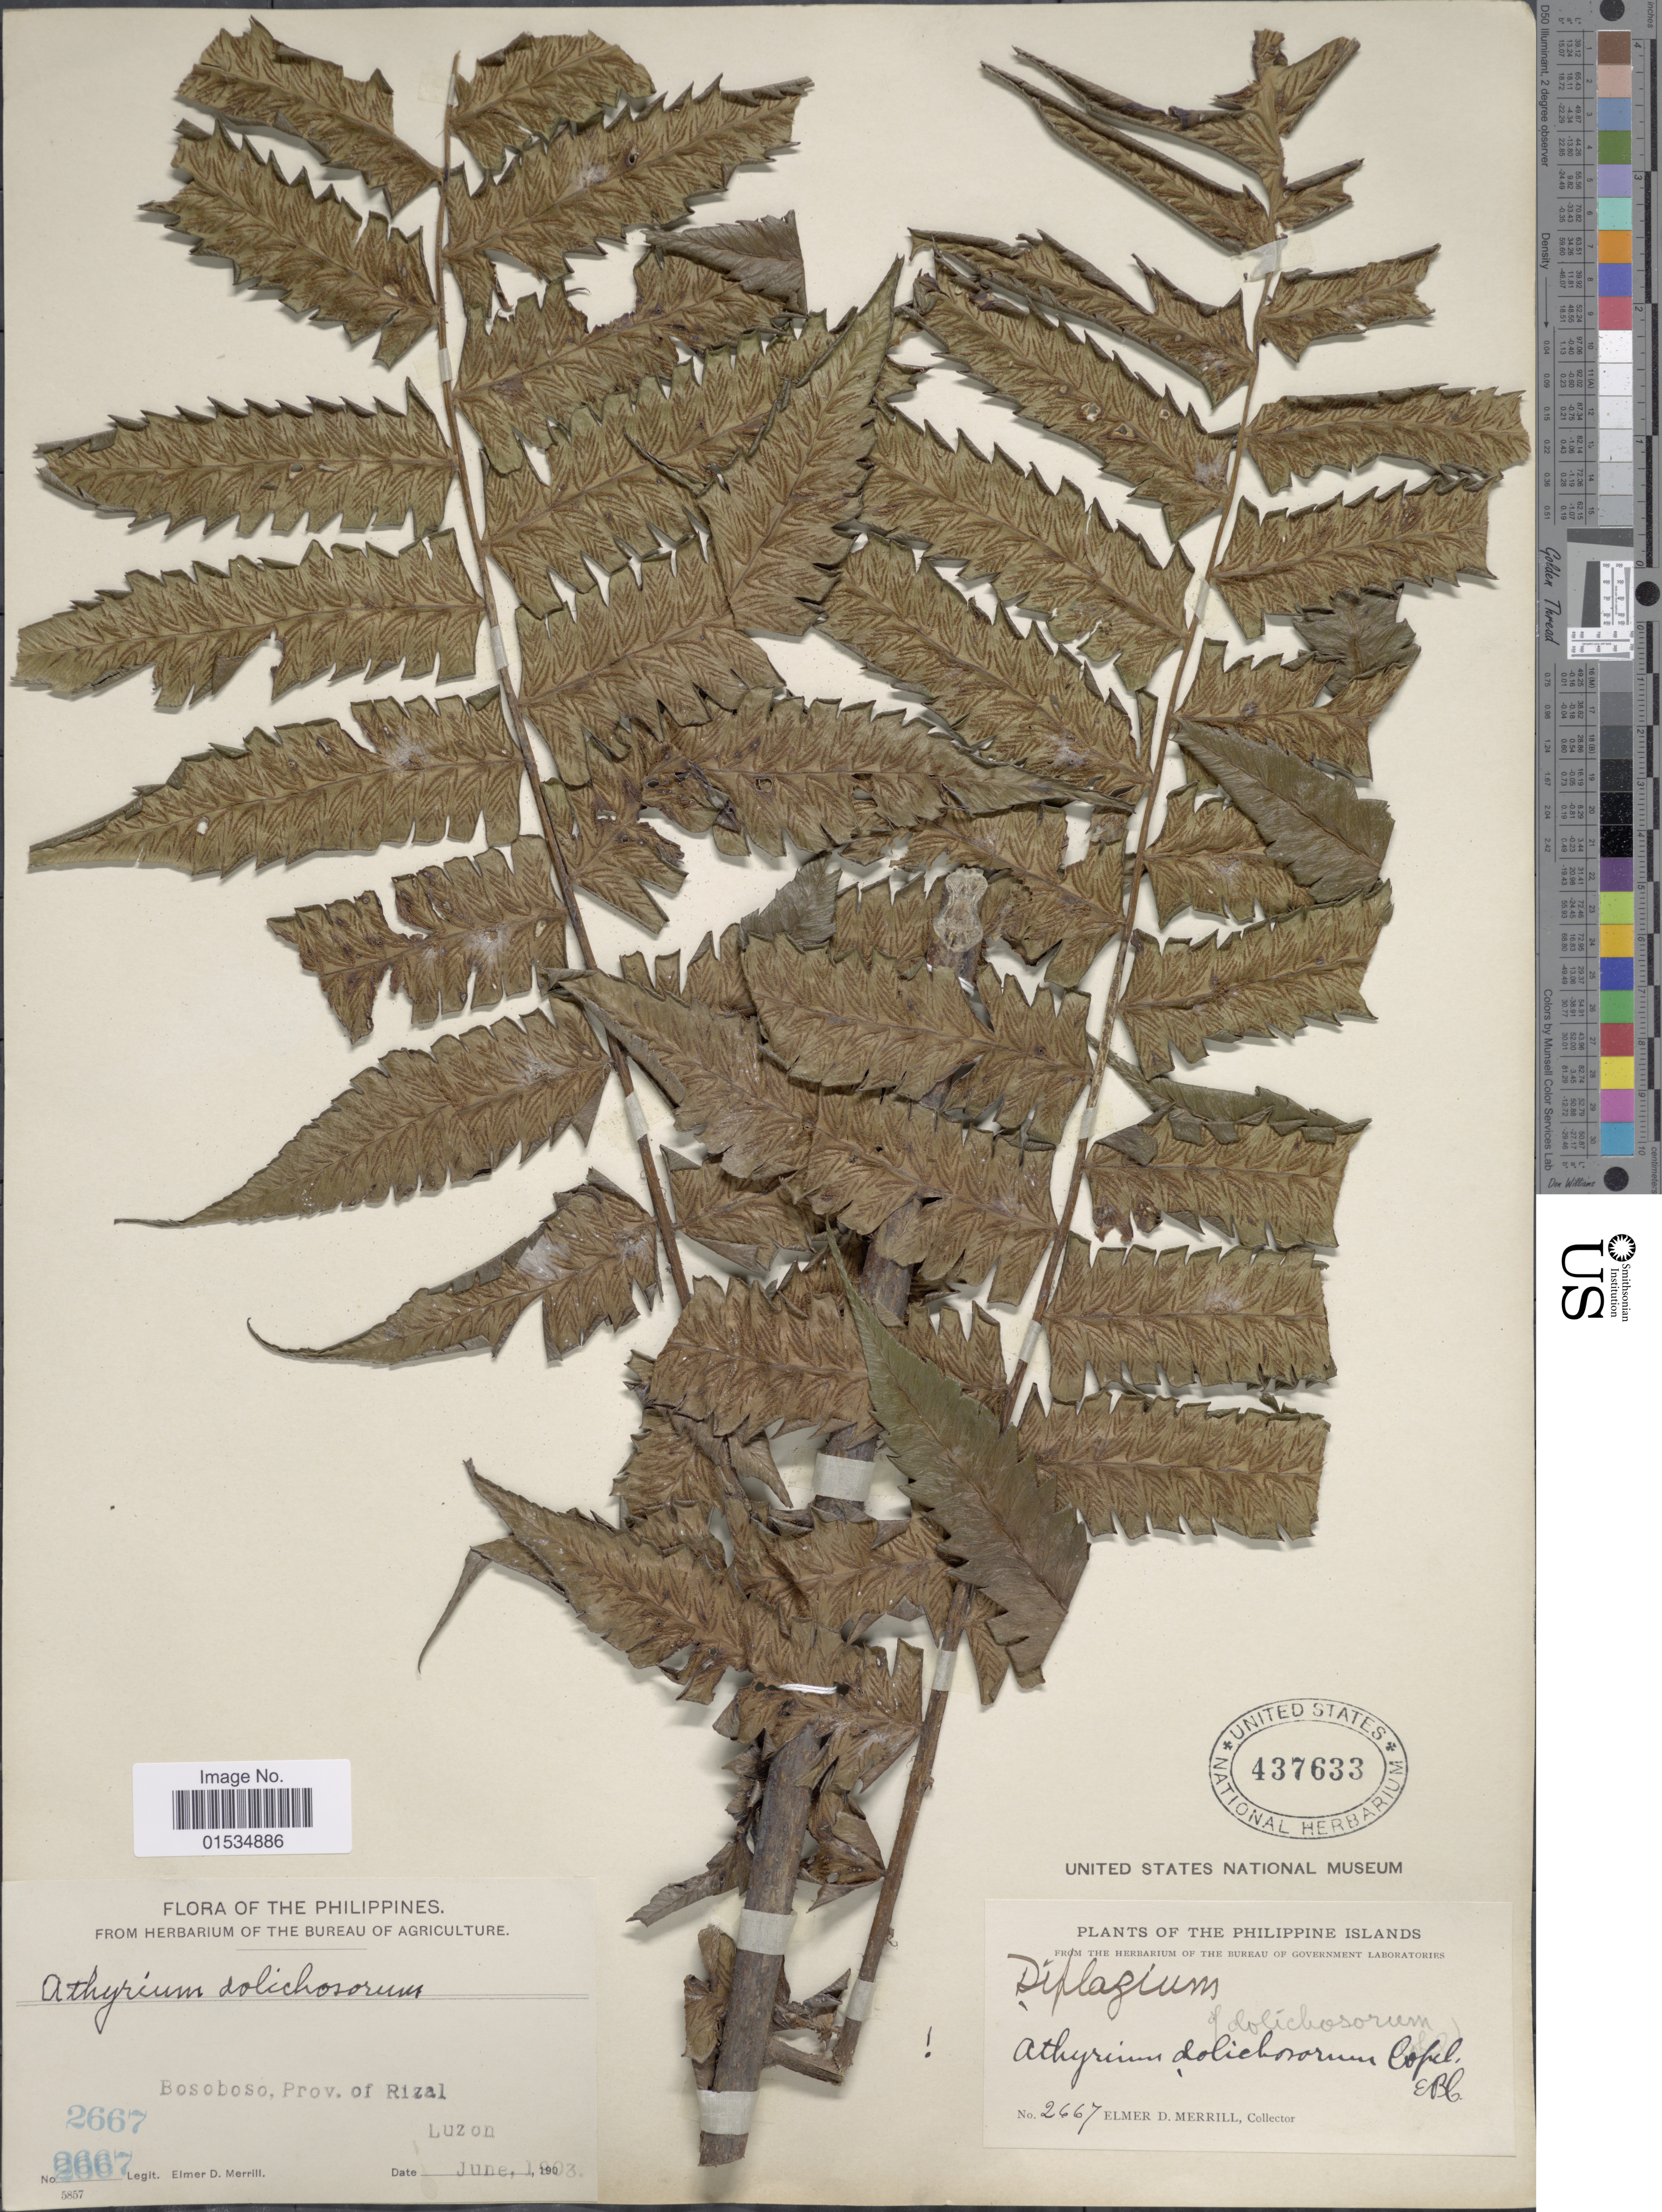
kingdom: Plantae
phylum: Tracheophyta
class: Polypodiopsida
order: Polypodiales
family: Athyriaceae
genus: Diplazium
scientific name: Diplazium dolichosorum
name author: Copel.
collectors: E. D. Merrill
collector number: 2667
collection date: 1903-06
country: Philippines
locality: Bosoboso, Prov. of Rizal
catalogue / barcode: US 437633